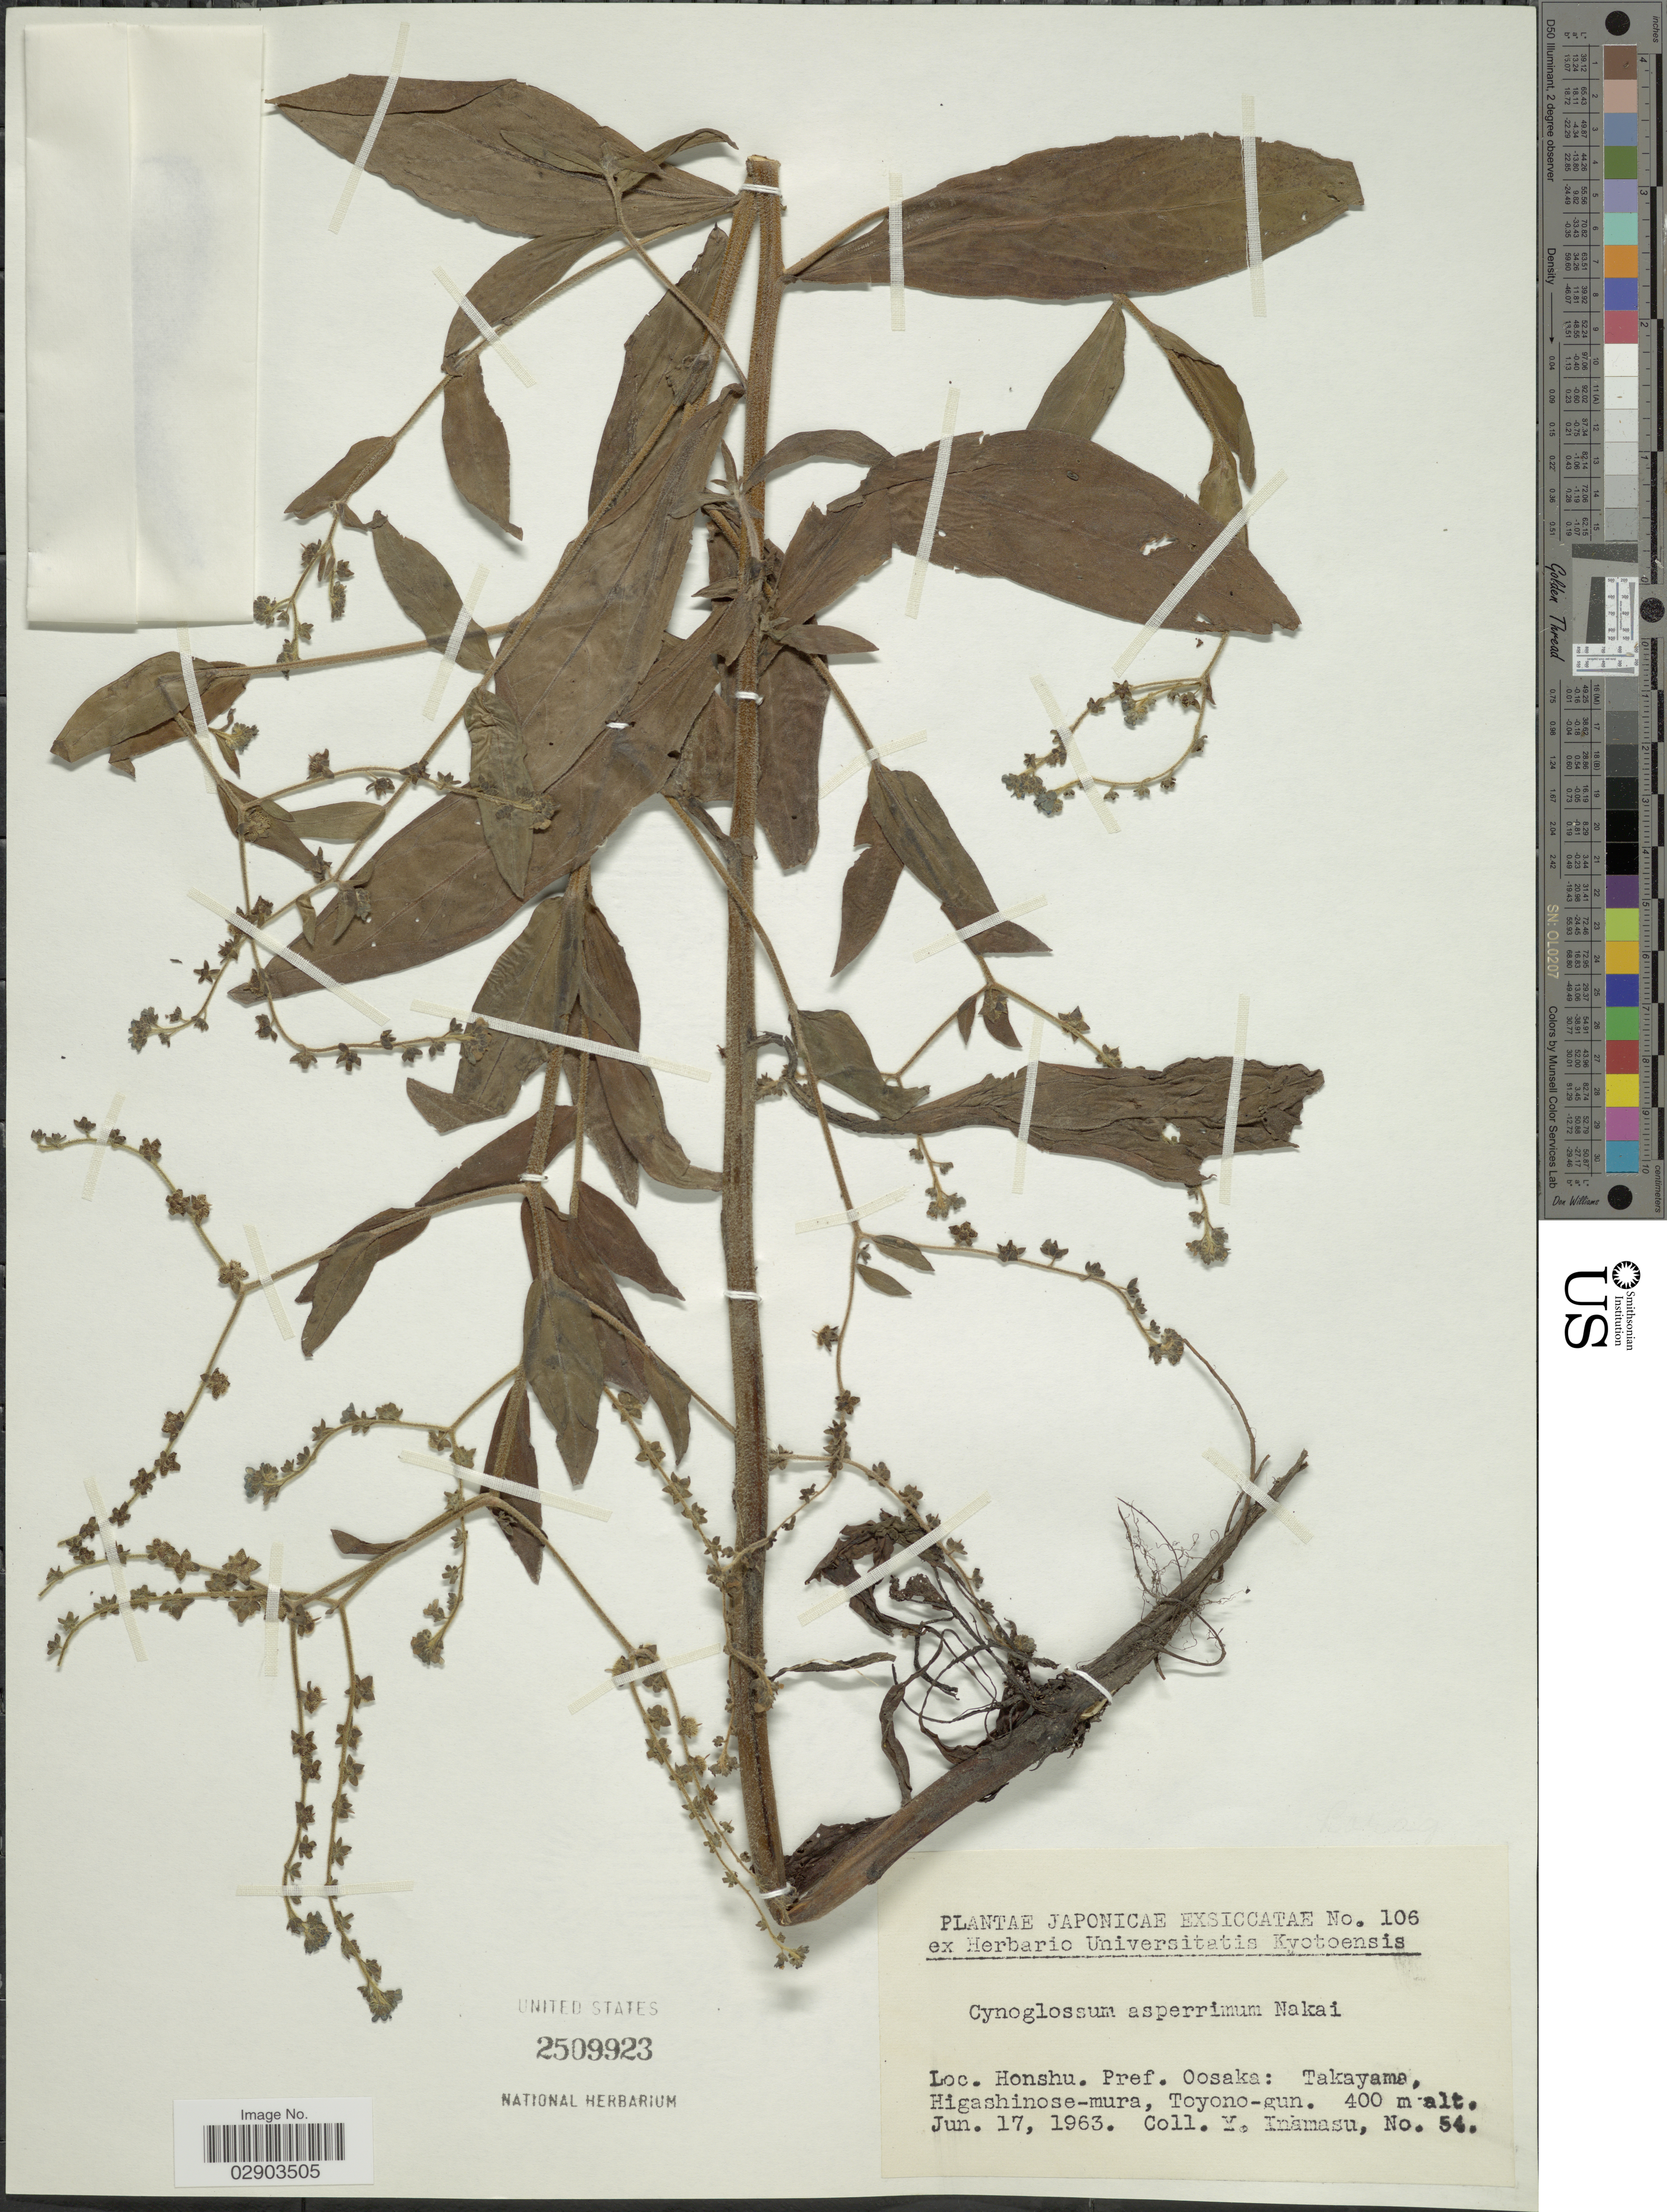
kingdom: Plantae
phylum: Tracheophyta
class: Magnoliopsida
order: Boraginales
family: Boraginaceae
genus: Cynoglossum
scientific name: Cynoglossum asperrimum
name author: Nakai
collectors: Y. Inamasu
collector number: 54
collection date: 1963-06-17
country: Japan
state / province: Osaka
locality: Honshu. Pref. Oosaka: Takayama, Higashinose-mura, Toyono-gun.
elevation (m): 400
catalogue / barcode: US 2509923